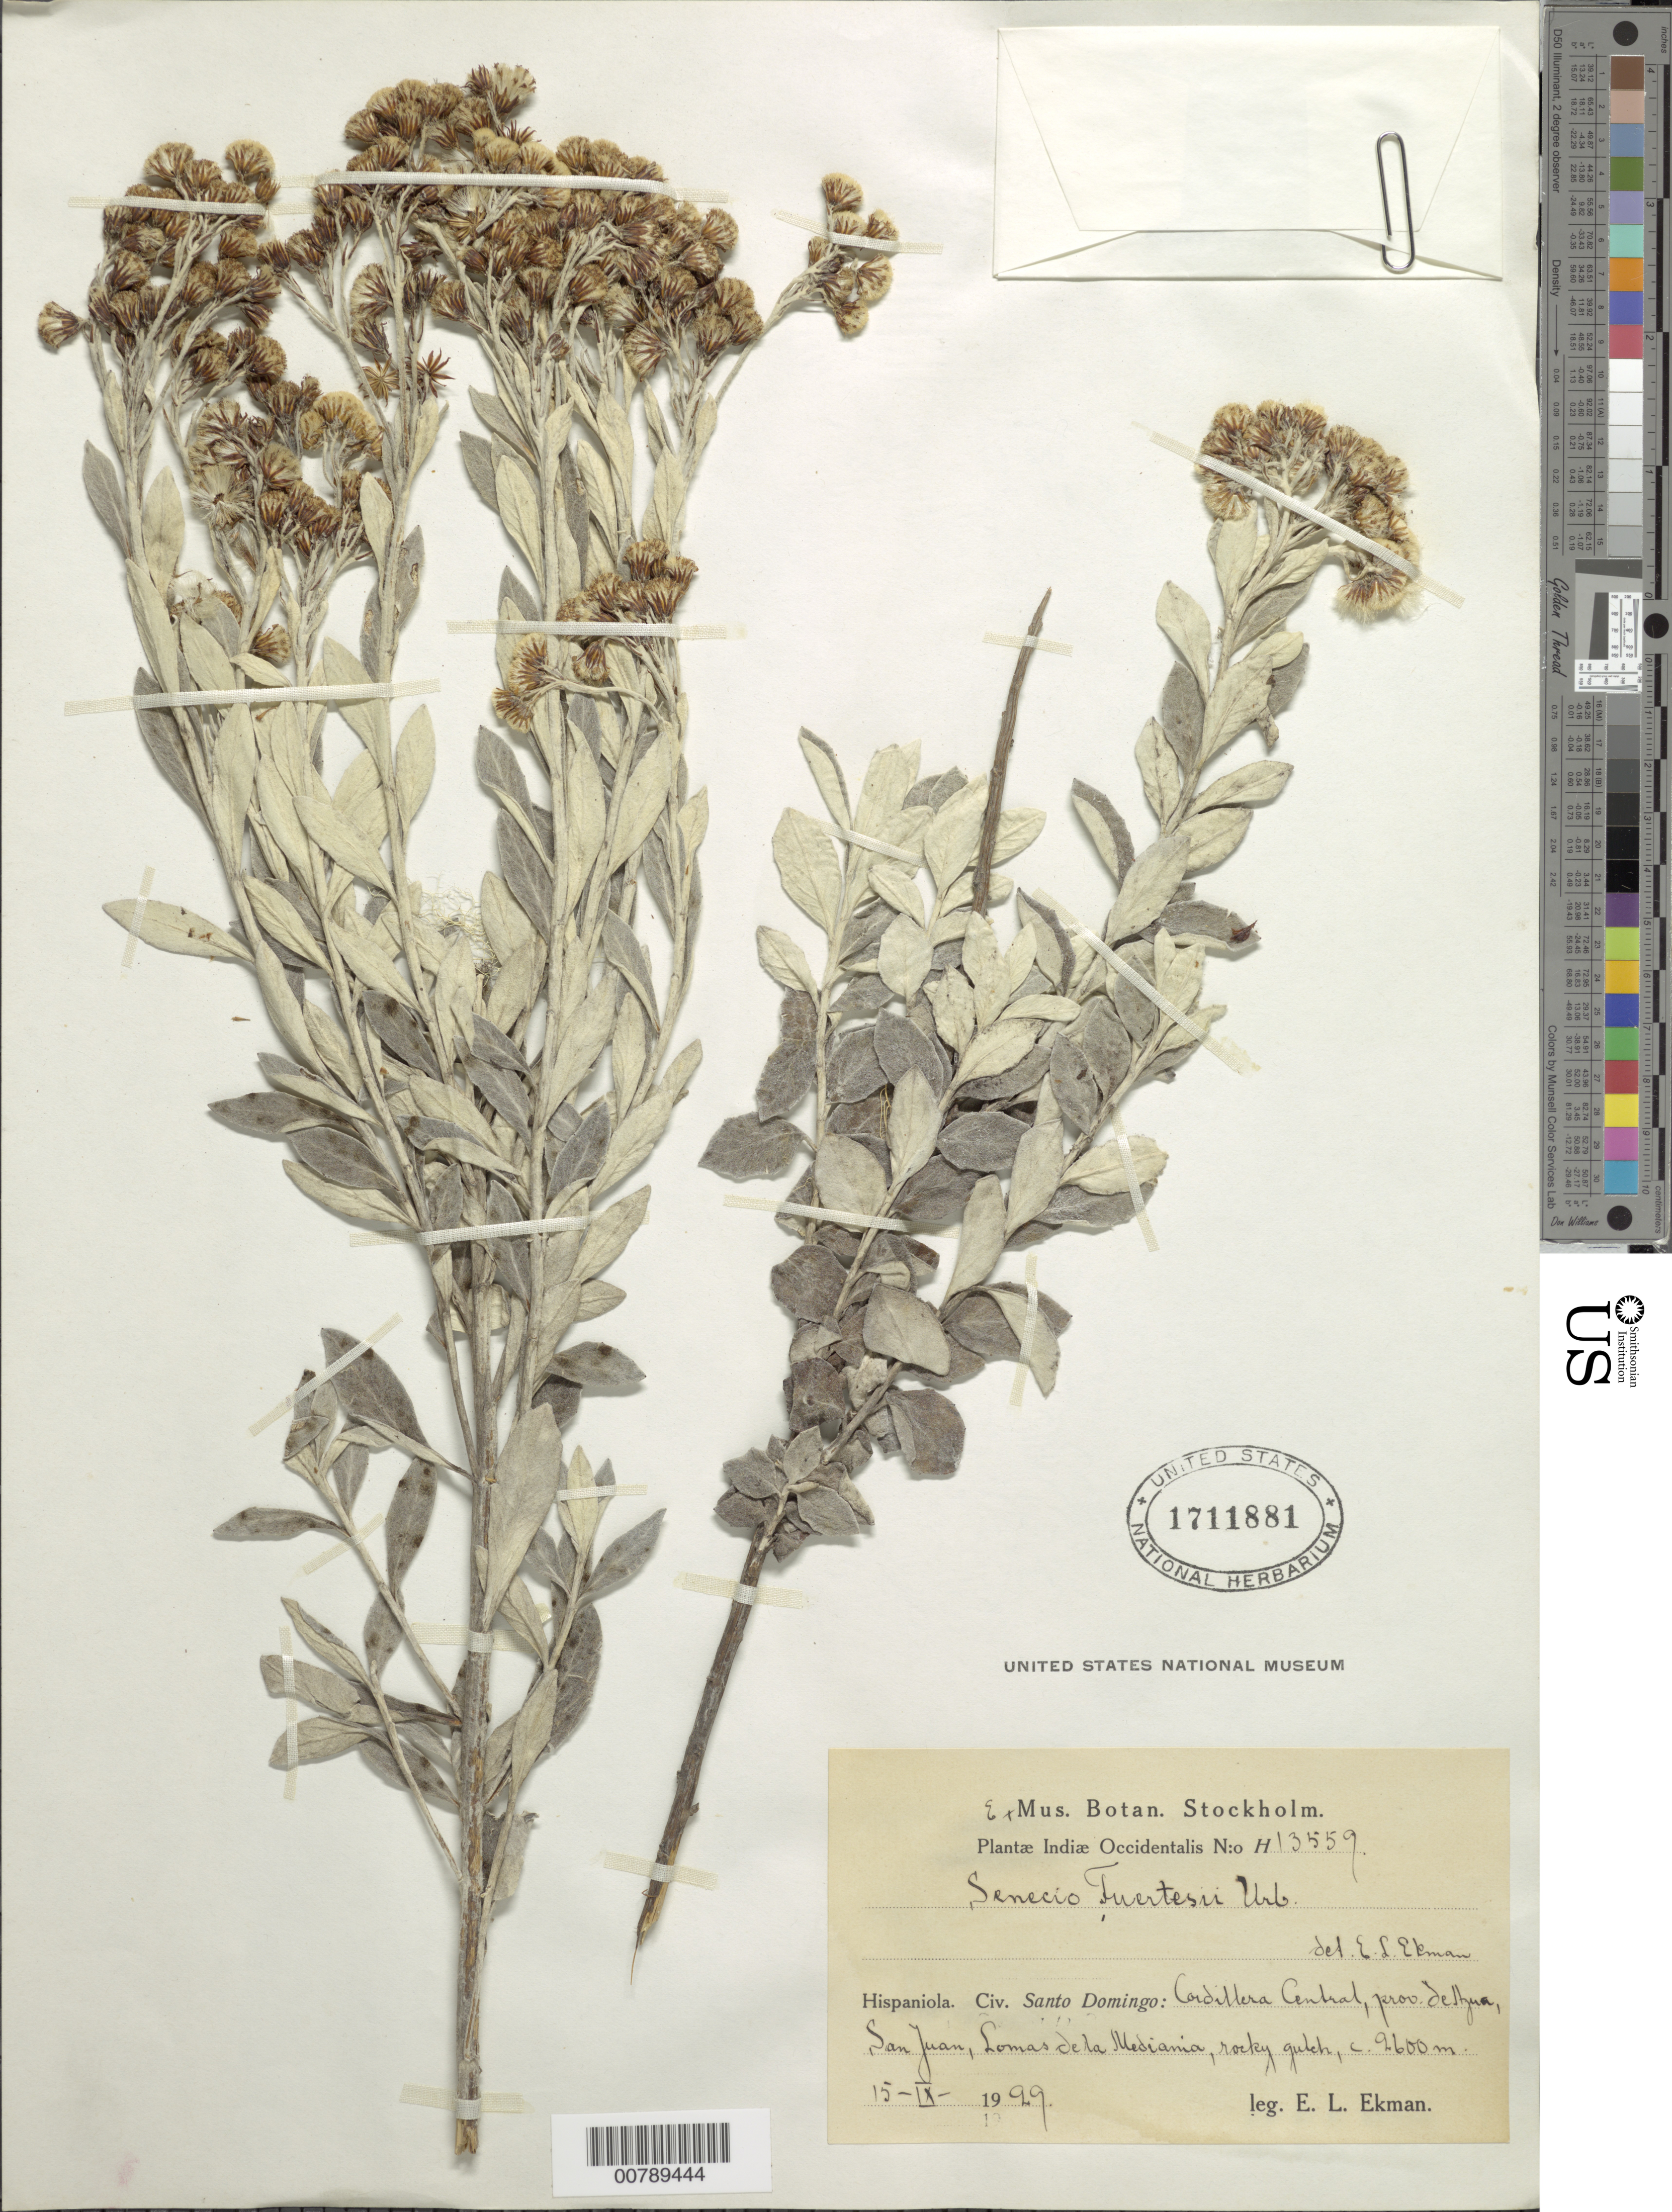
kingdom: Plantae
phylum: Tracheophyta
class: Magnoliopsida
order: Asterales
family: Asteraceae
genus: Senecio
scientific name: Senecio fuertesii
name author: Urb.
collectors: E. L. Ekman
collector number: H 13559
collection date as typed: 15 Sep 1929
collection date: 1929-09-15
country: Dominican Republic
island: Hispaniola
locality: Cordillera Central, provincia de Azua, San Juan, Lomas de la Mediania, rocky gulch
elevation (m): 2600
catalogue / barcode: US 1711881